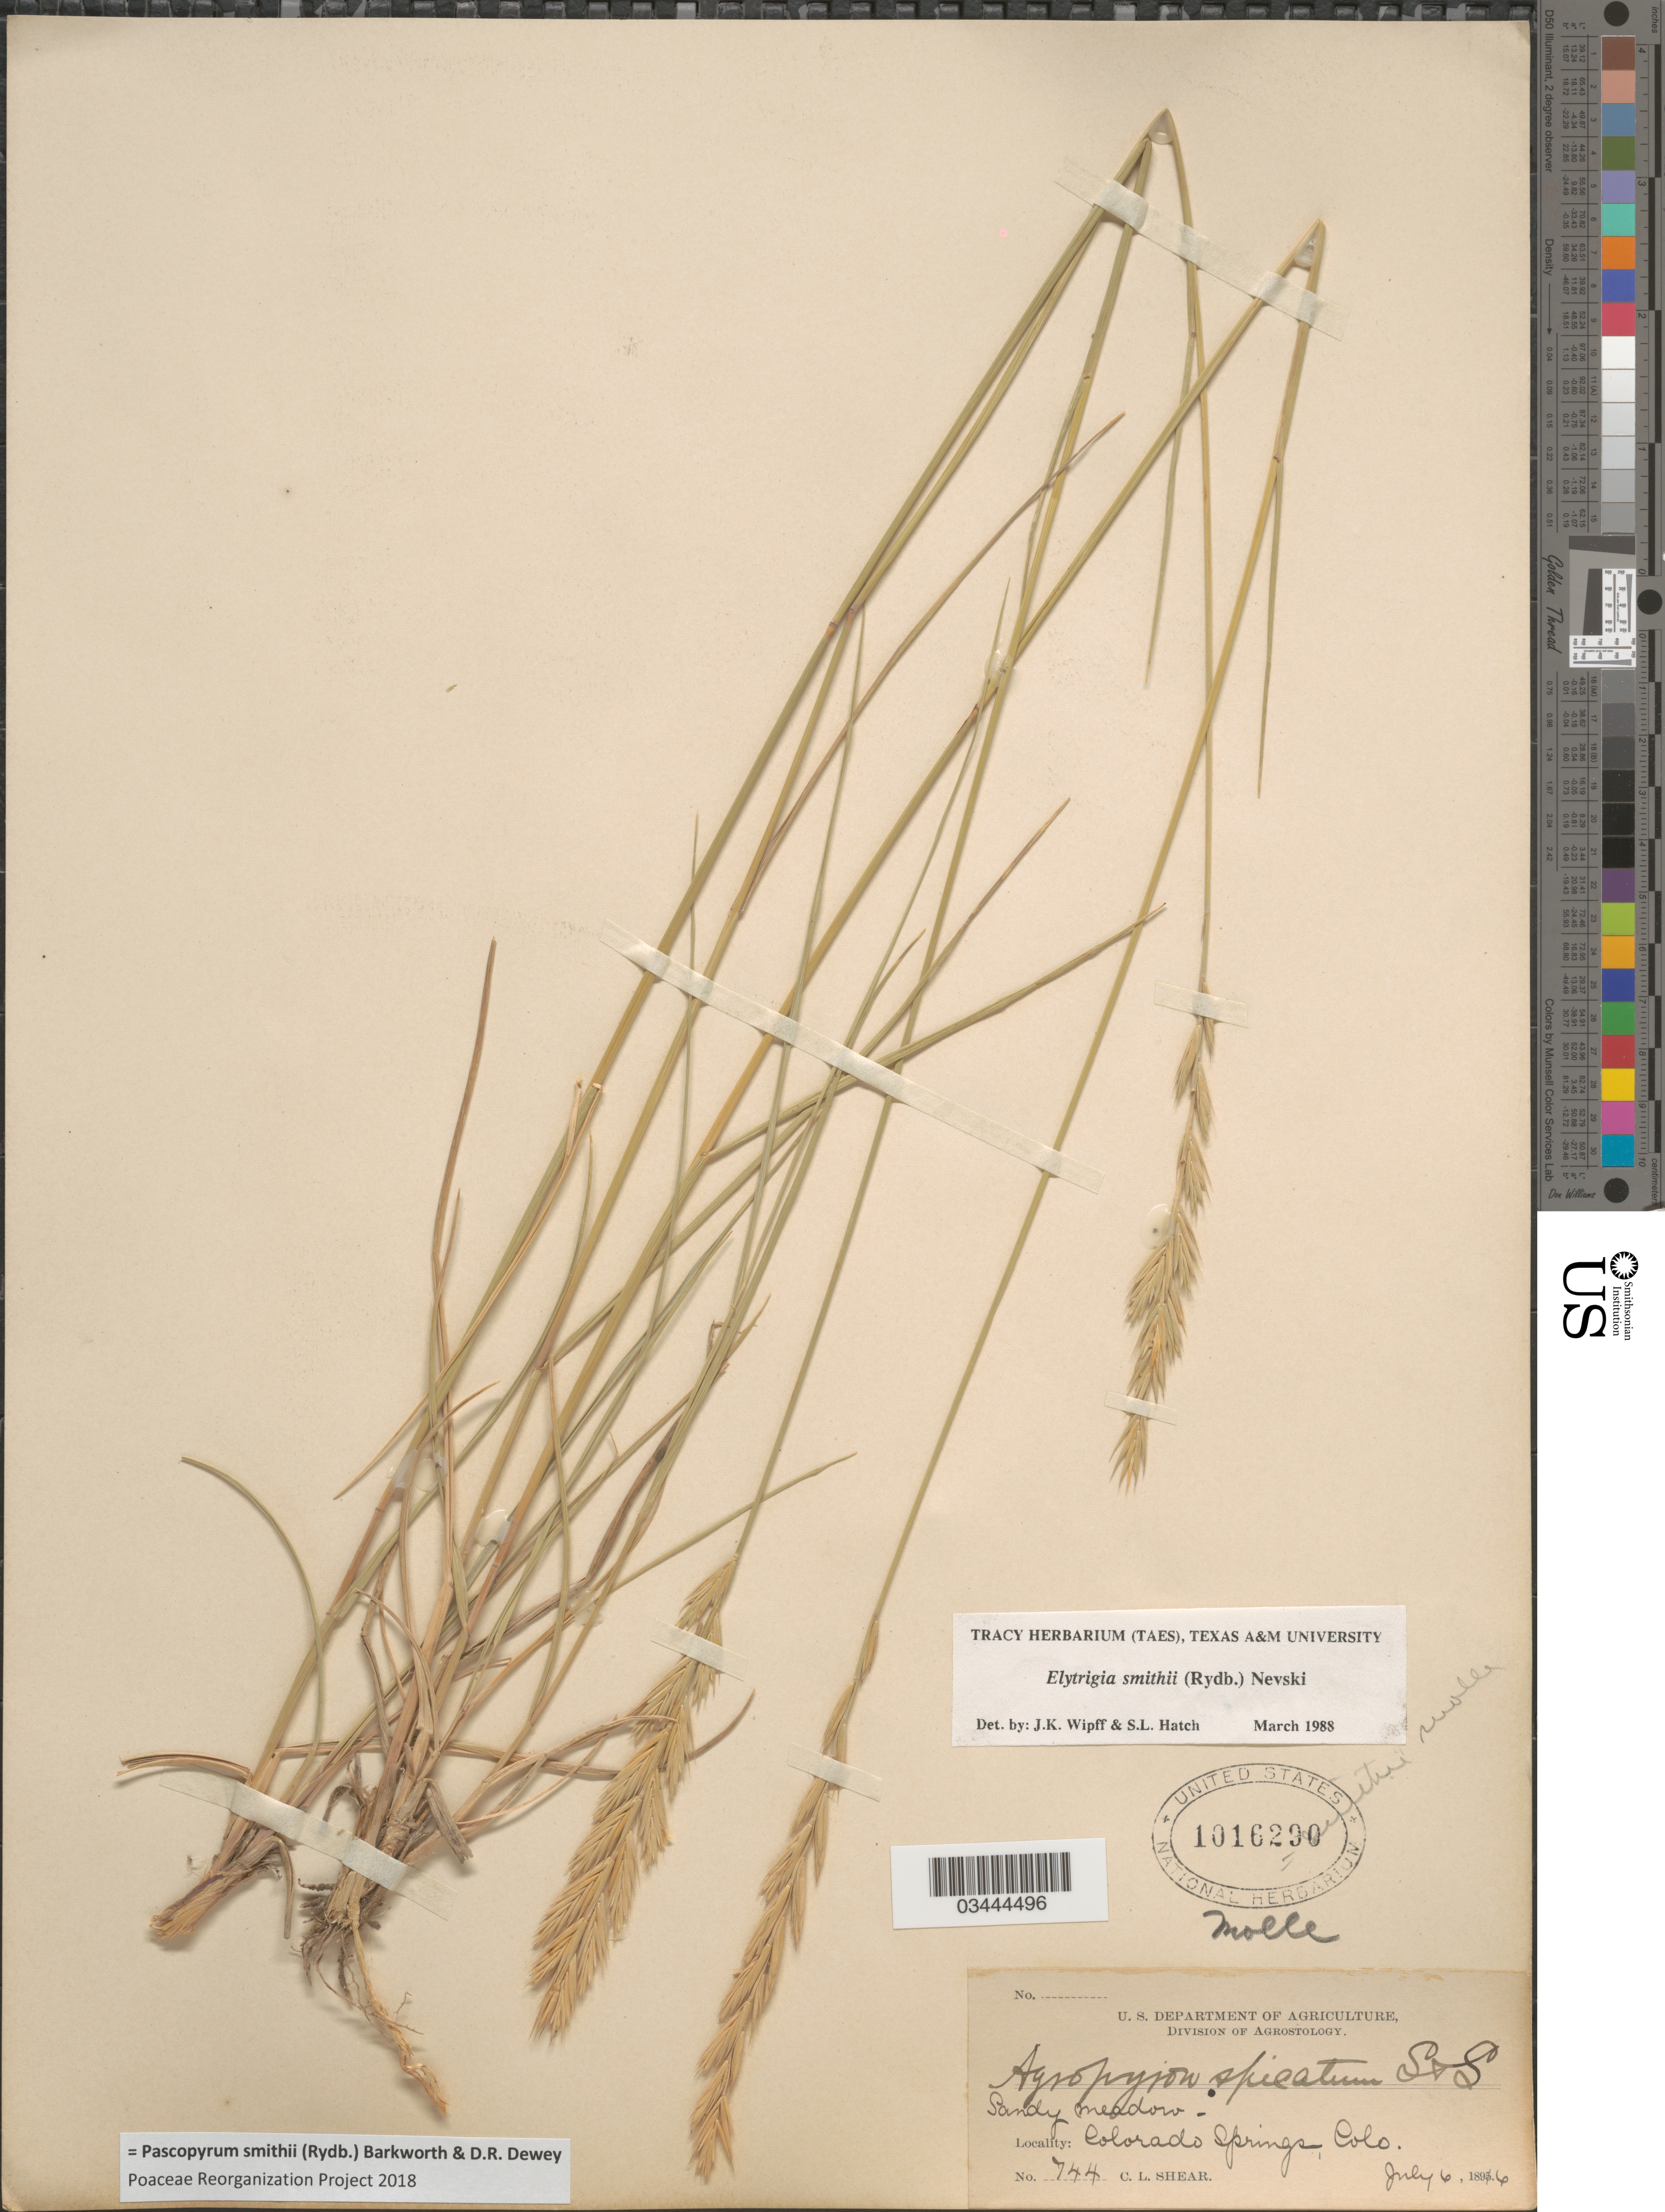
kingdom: Plantae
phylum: Tracheophyta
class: Liliopsida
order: Poales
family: Poaceae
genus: Pascopyrum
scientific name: Pascopyrum smithii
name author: (Rydb.) Barkworth & Dewey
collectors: C. L. Shear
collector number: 744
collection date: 1896-07-06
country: United States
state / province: Colorado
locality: Sandy meadow. Colorado Springs.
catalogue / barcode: US 1016290